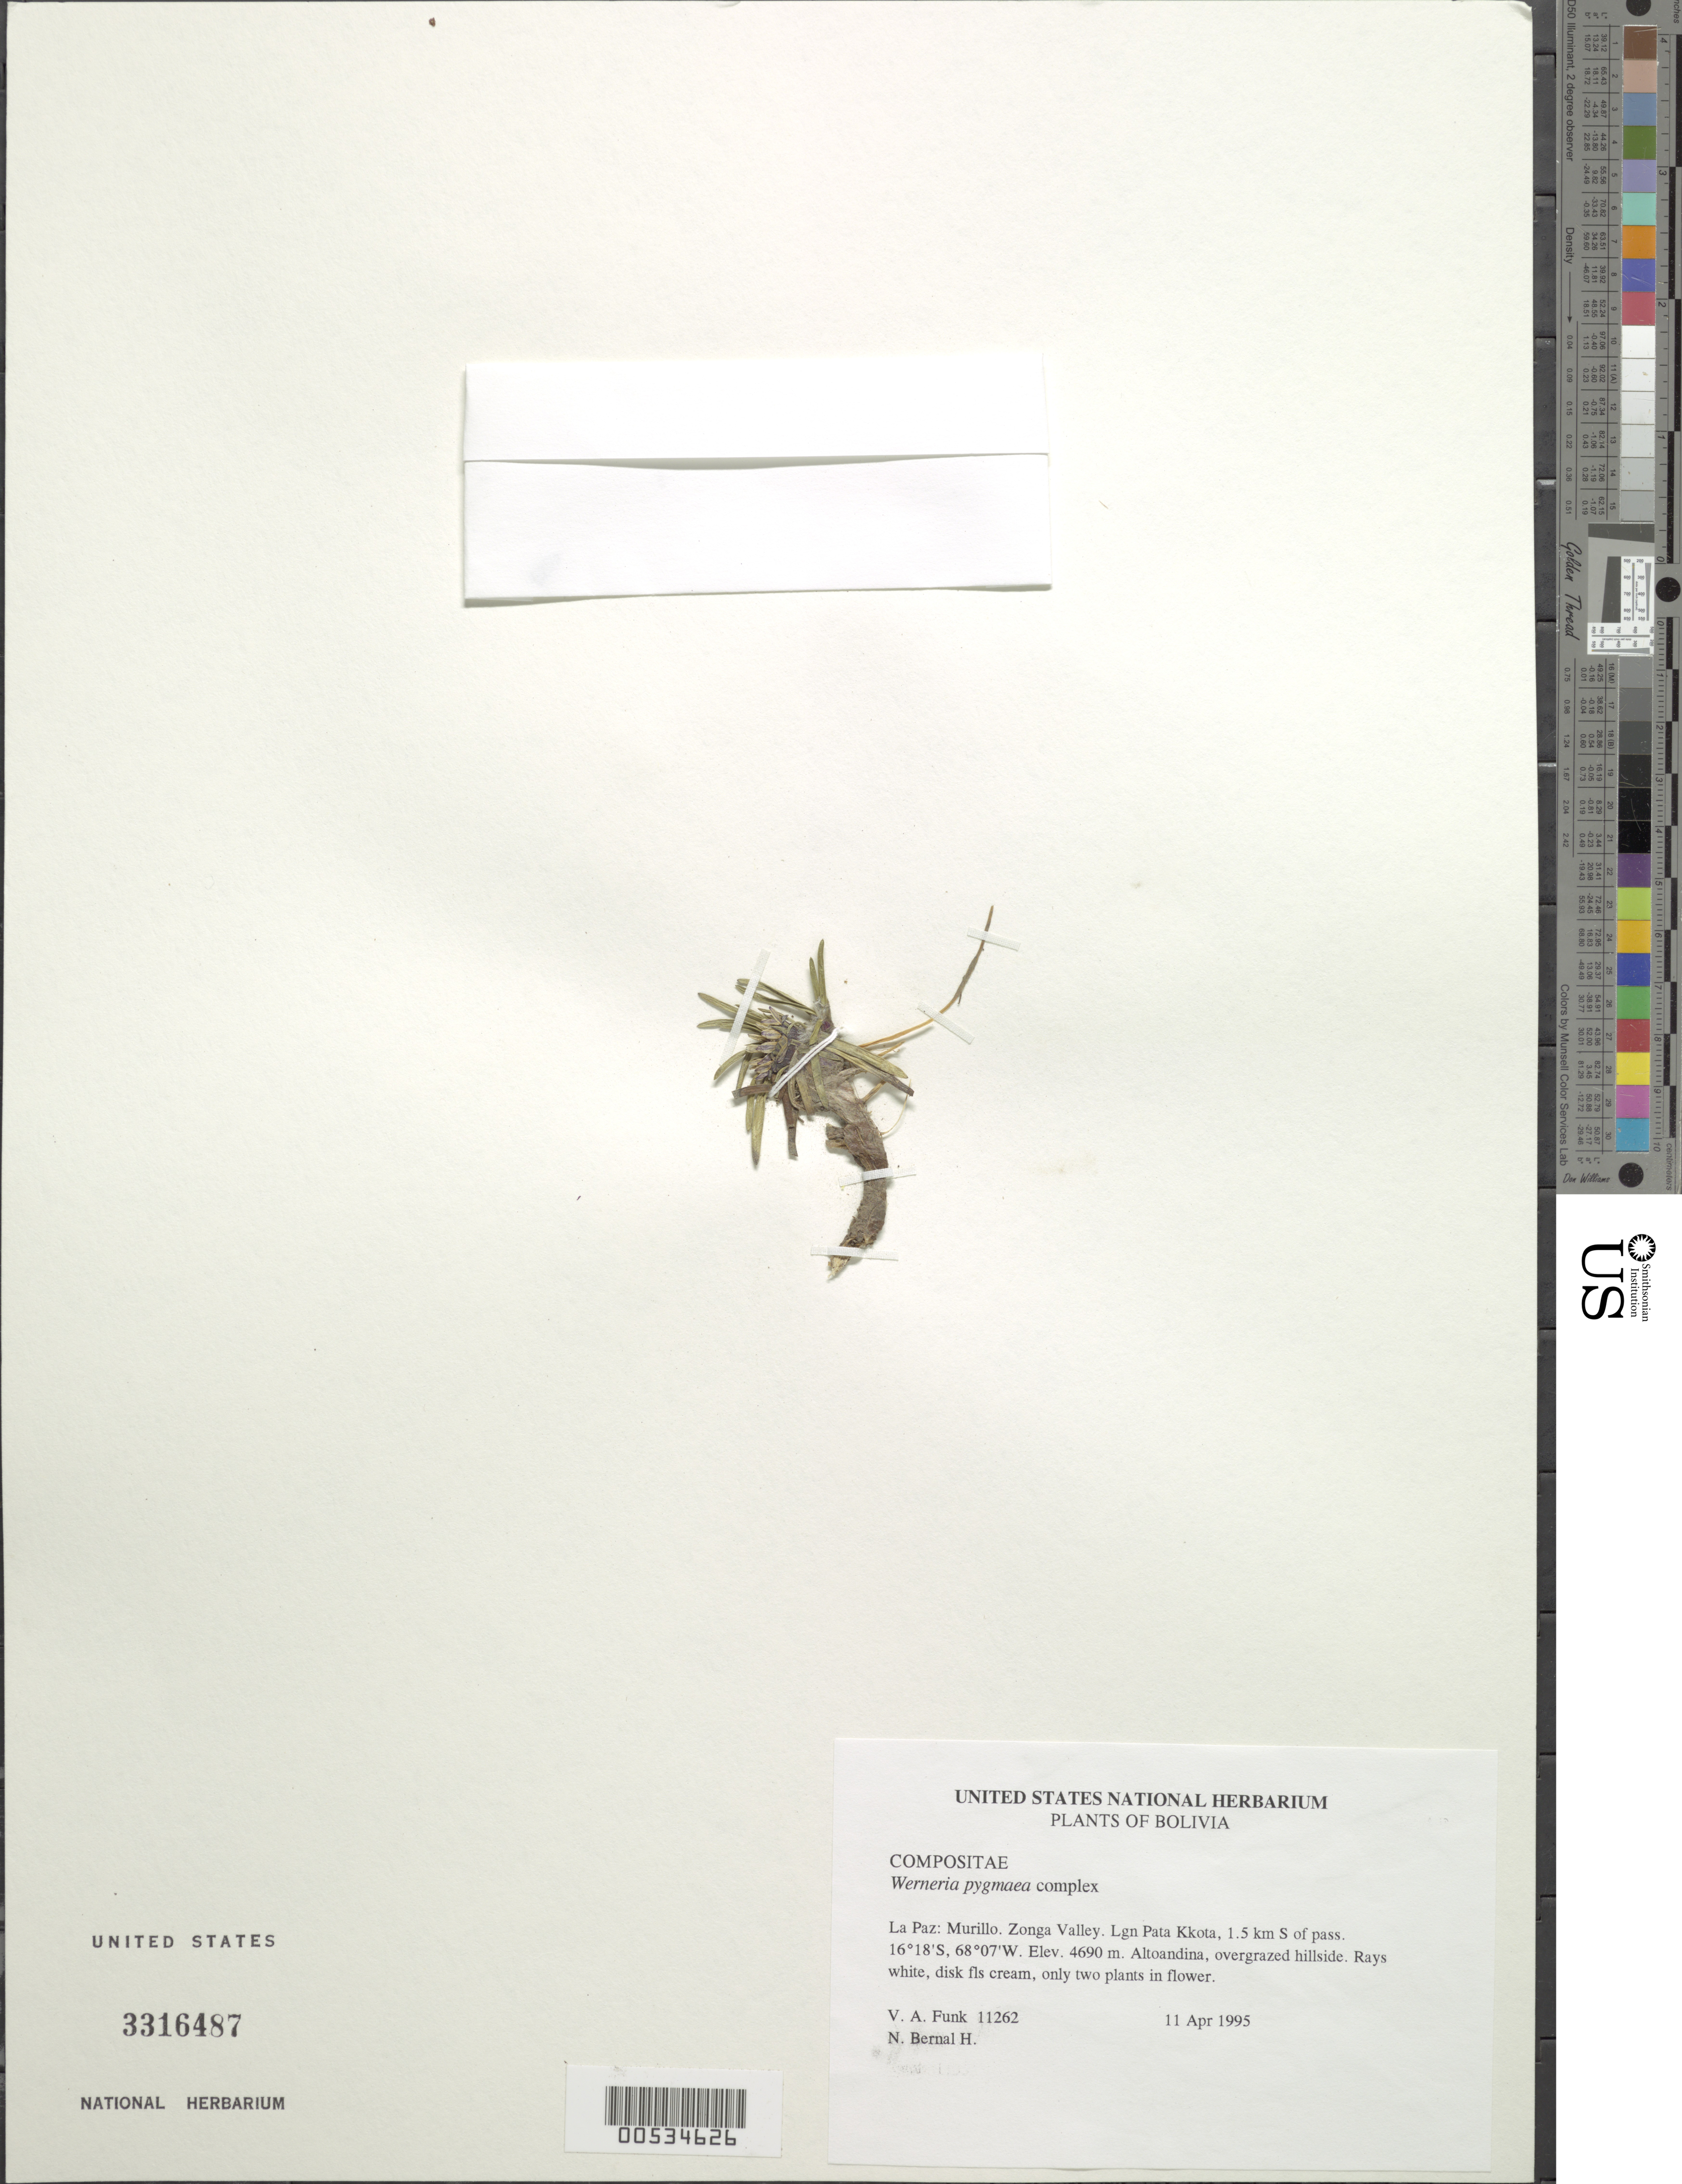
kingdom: Plantae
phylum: Tracheophyta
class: Magnoliopsida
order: Asterales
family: Asteraceae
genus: Werneria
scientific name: Werneria apiculata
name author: Sch. Bip.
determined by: Calvo, Joel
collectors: V. Funk & N. Bernal H.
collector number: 11262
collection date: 1995-04-11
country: Bolivia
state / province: La Paz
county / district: Murillo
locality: Zongo Valley. Lgn. Pata Kkota, 1.5 km S of pass.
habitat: Altoandina, overgrazed hillside.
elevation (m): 4690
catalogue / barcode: US 3316487